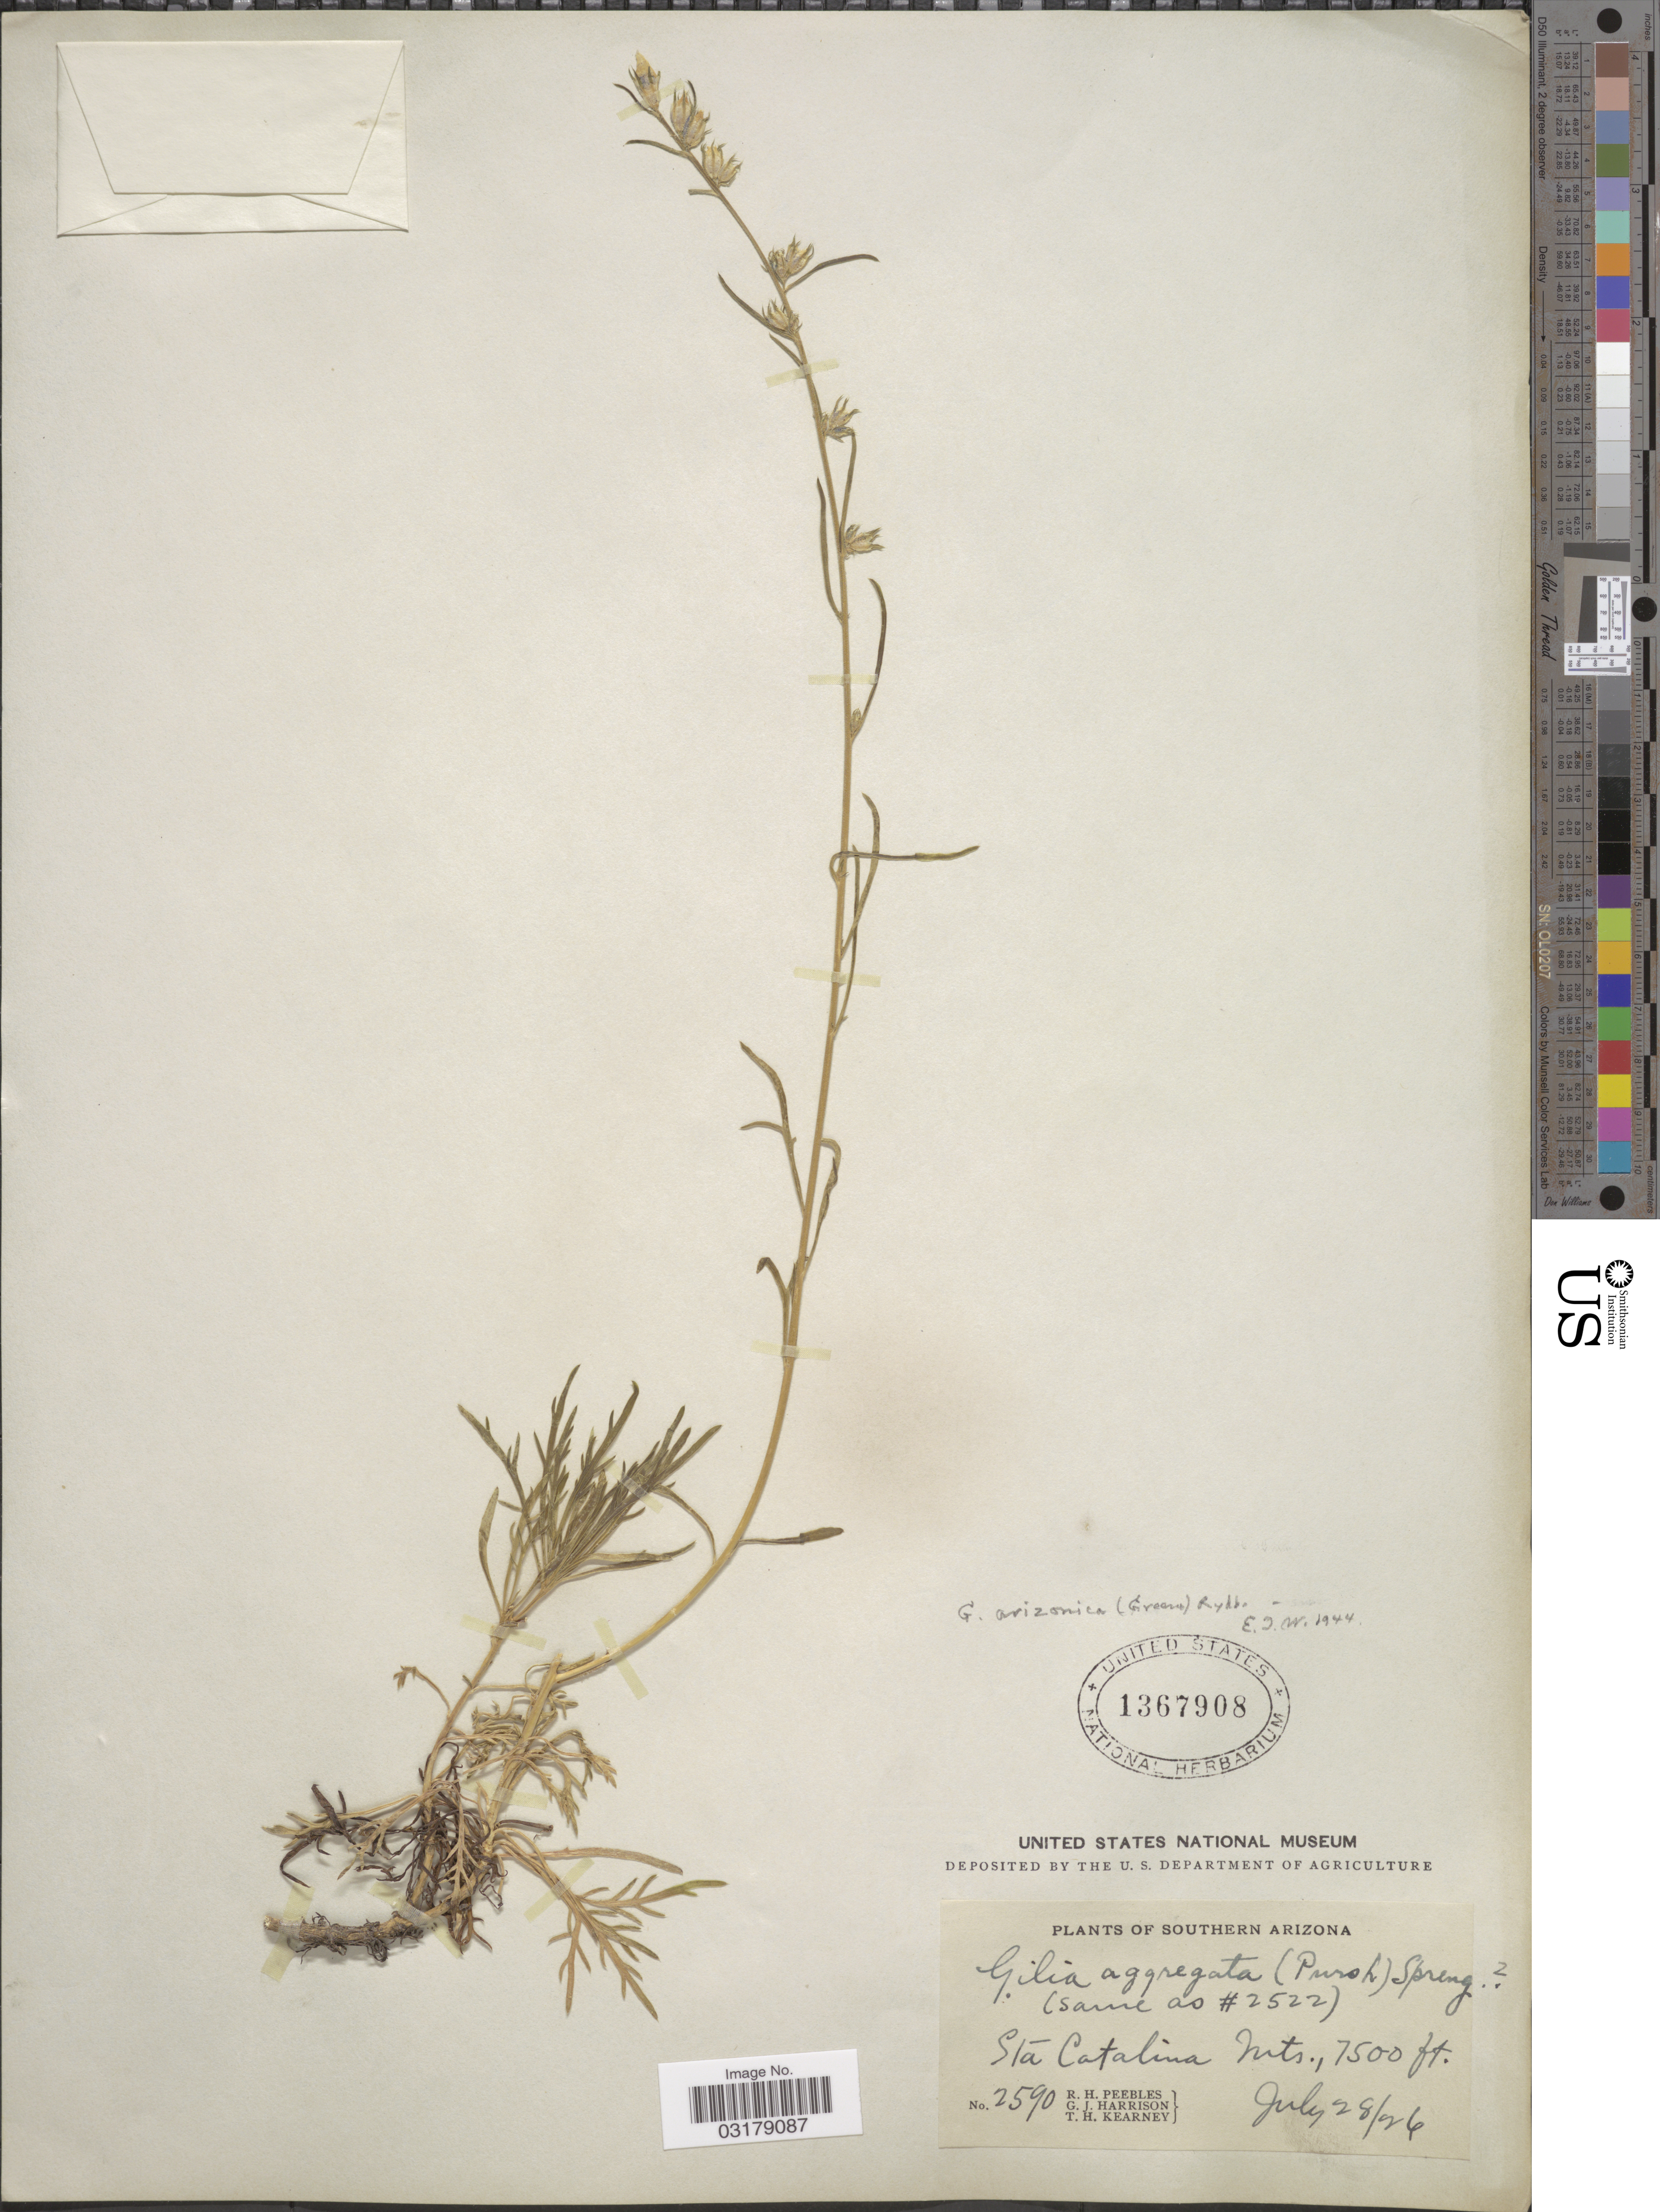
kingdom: Plantae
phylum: Tracheophyta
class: Magnoliopsida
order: Ericales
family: Polemoniaceae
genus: Ipomopsis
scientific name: Ipomopsis aggregata subsp. arizonica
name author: (Greene) V.E. Grant & A.D. Grant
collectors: R. H. Peebles, G. J. Harrison & T. H. Kearney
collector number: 2590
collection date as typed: Transcribed d/m/y: 28/7/26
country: United States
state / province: Arizona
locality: Southern Arizona. Sta Catalina Mts.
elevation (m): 2286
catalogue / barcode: US 1367908